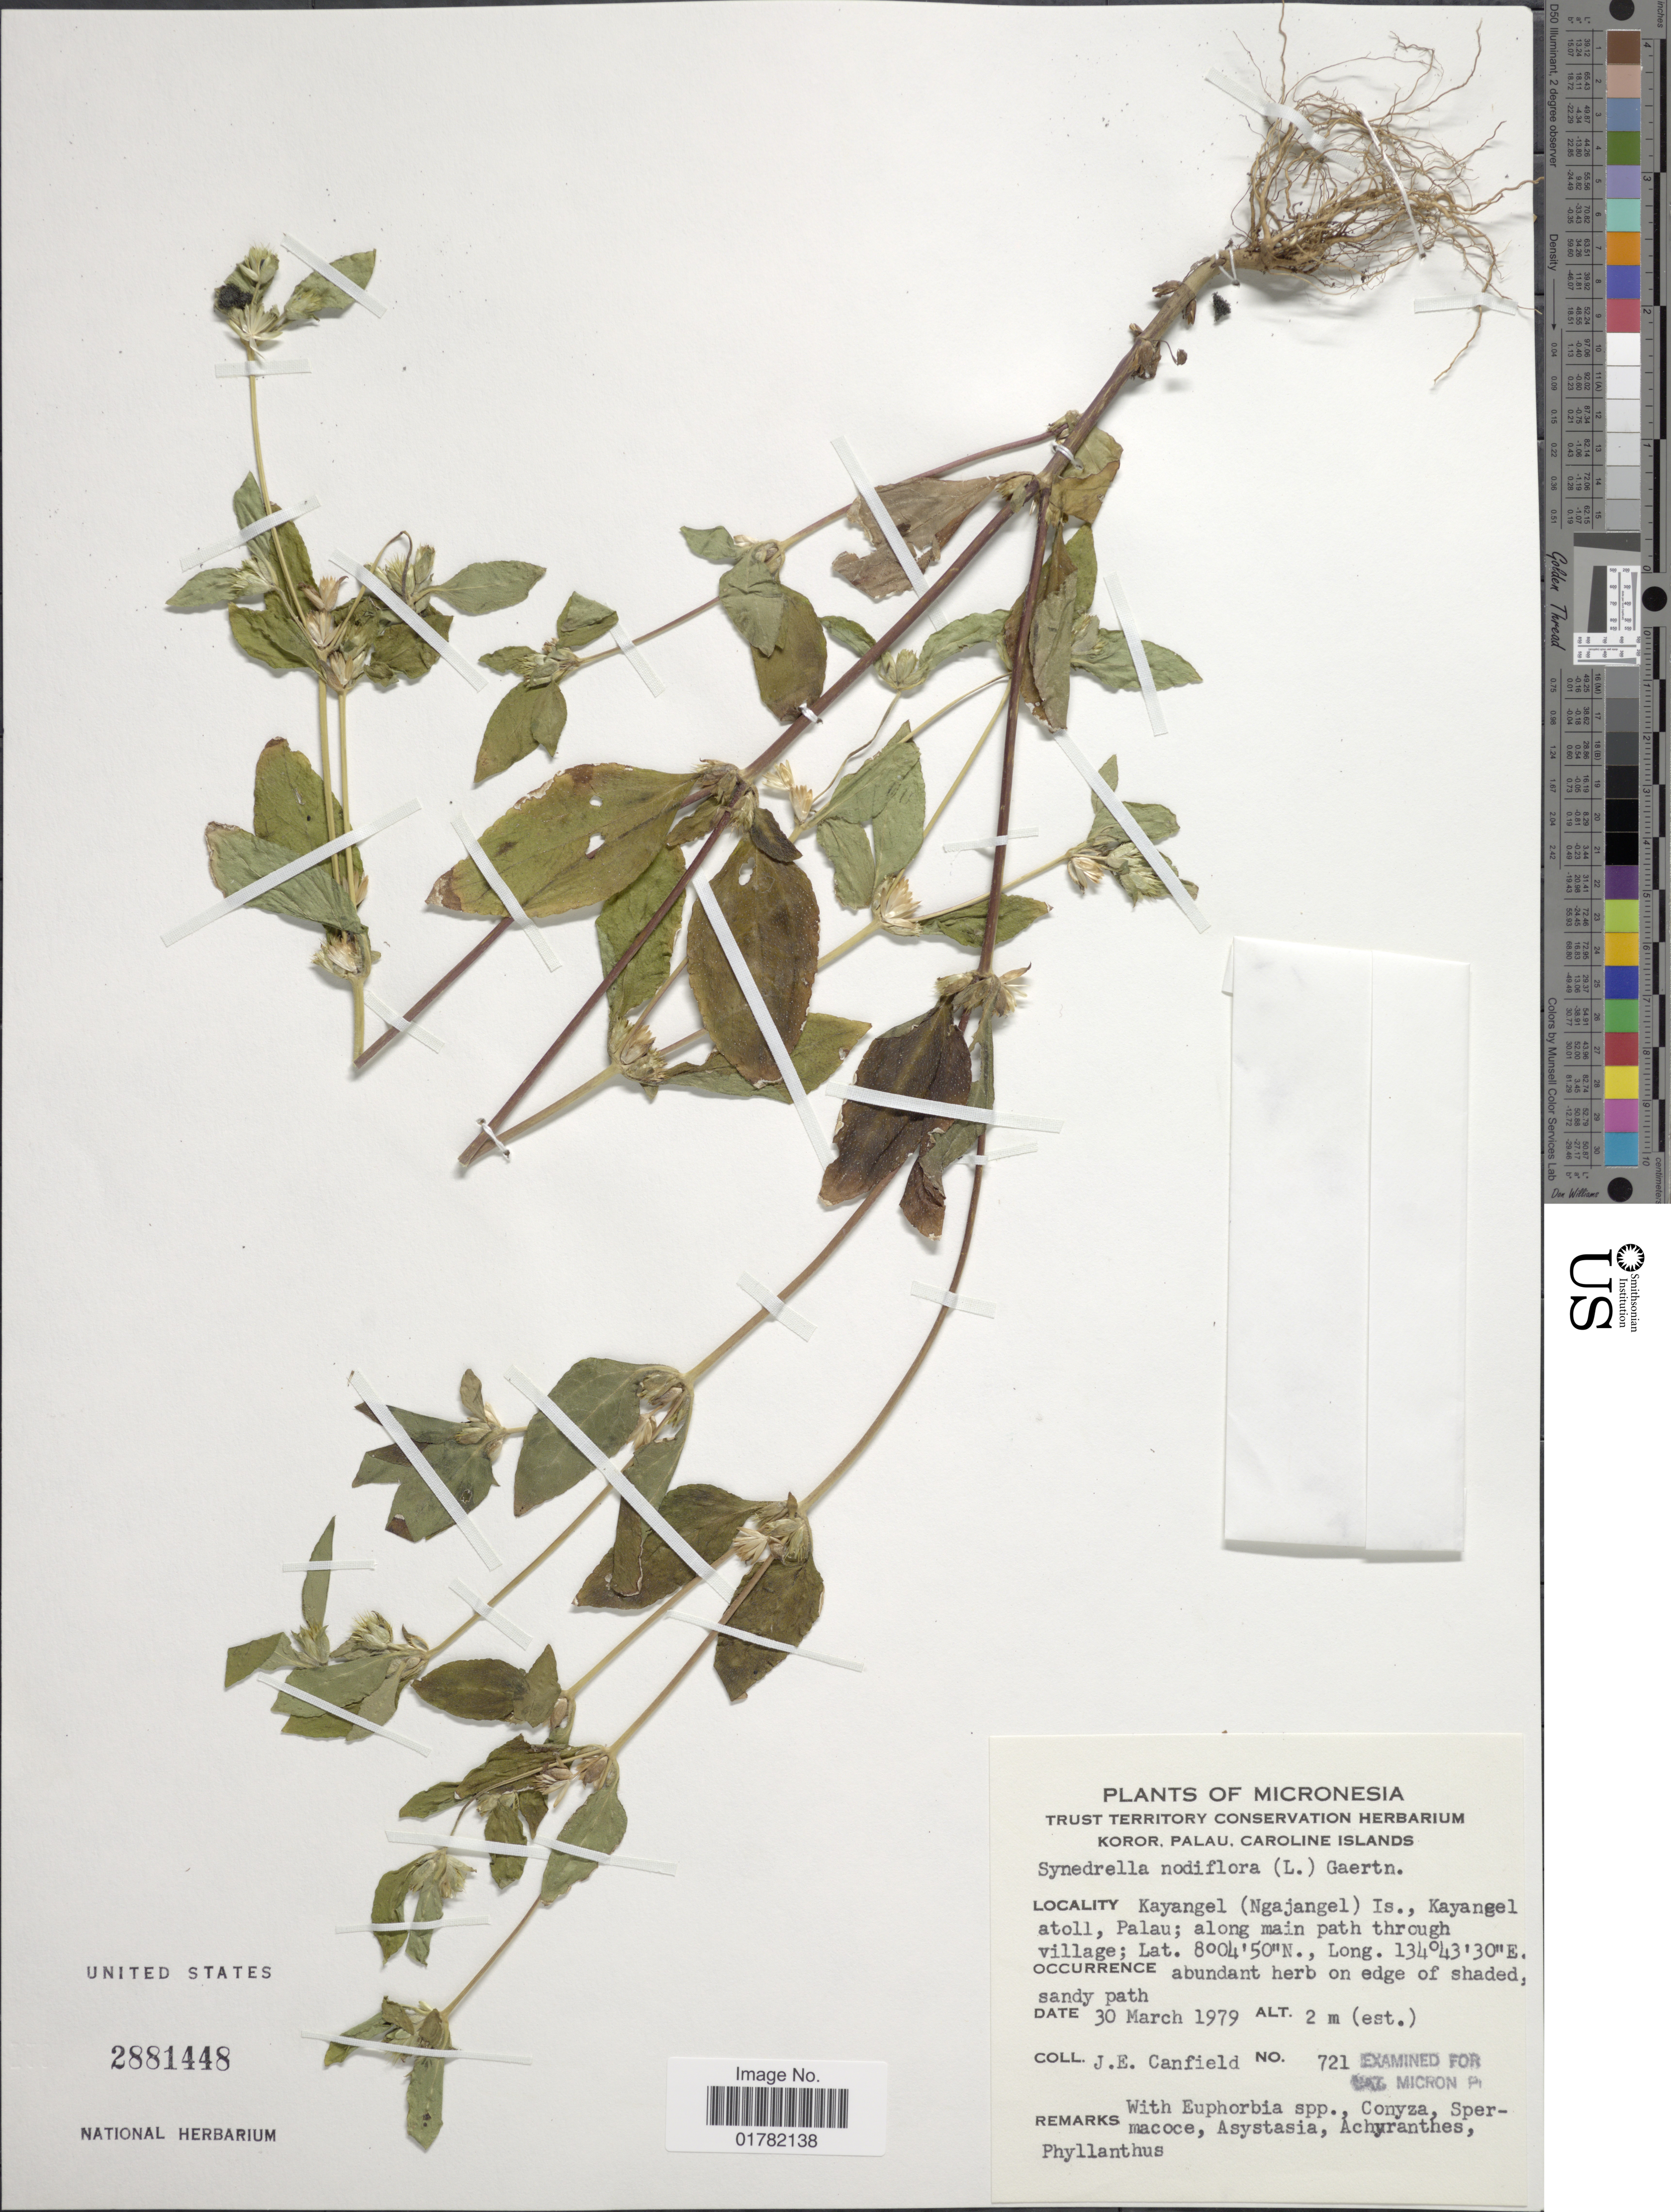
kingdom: Plantae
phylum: Tracheophyta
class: Magnoliopsida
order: Asterales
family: Asteraceae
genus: Synedrella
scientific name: Synedrella nodiflora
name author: (L.) Gaertn.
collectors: J. E. Canfield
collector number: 721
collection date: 1979-03-30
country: Palau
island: Ngcheangel [Kayangel] Atoll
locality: Kayangel (Ngajangel) Is., Kayangel atoll, Palau; along main path through village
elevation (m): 2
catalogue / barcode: US 2881448